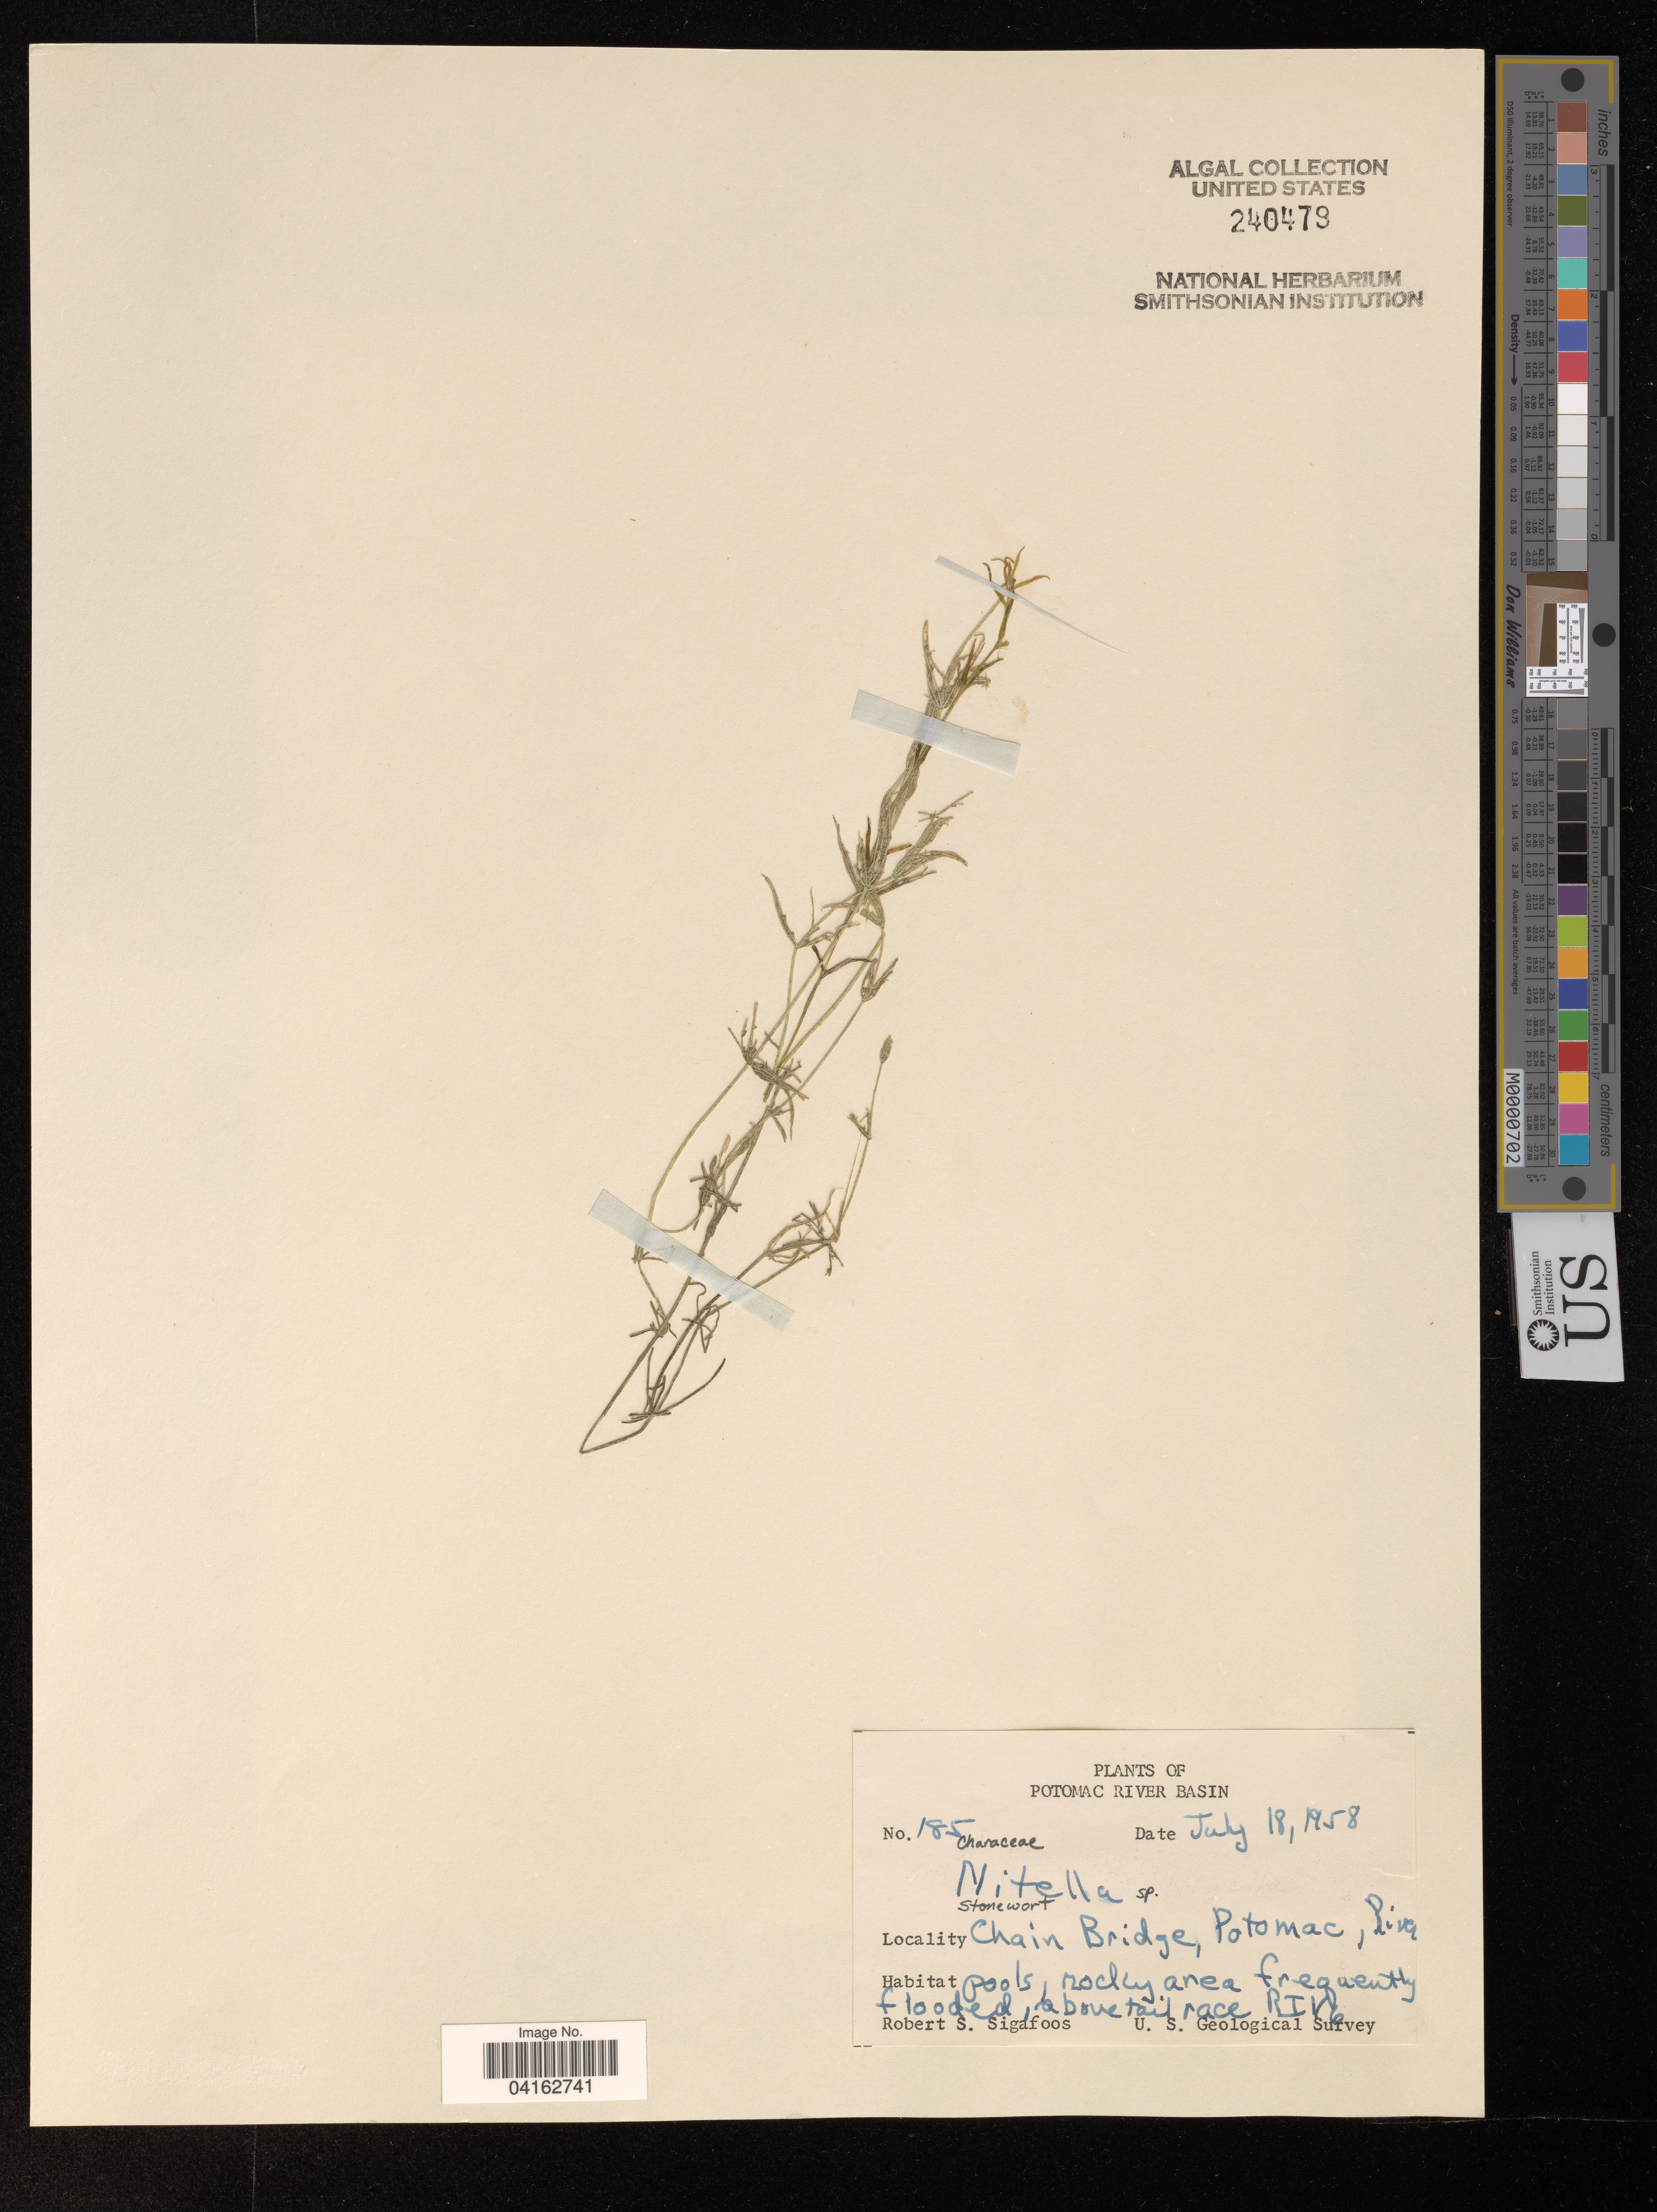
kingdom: Plantae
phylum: Charophyta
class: Charophyceae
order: Charales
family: Characeae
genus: Nitella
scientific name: Nitella sp.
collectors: R. Sigafoos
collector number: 185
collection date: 1958-07-18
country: United States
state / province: Virginia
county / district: Arlington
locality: Chain Bridge, Potomac River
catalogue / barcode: US 240479